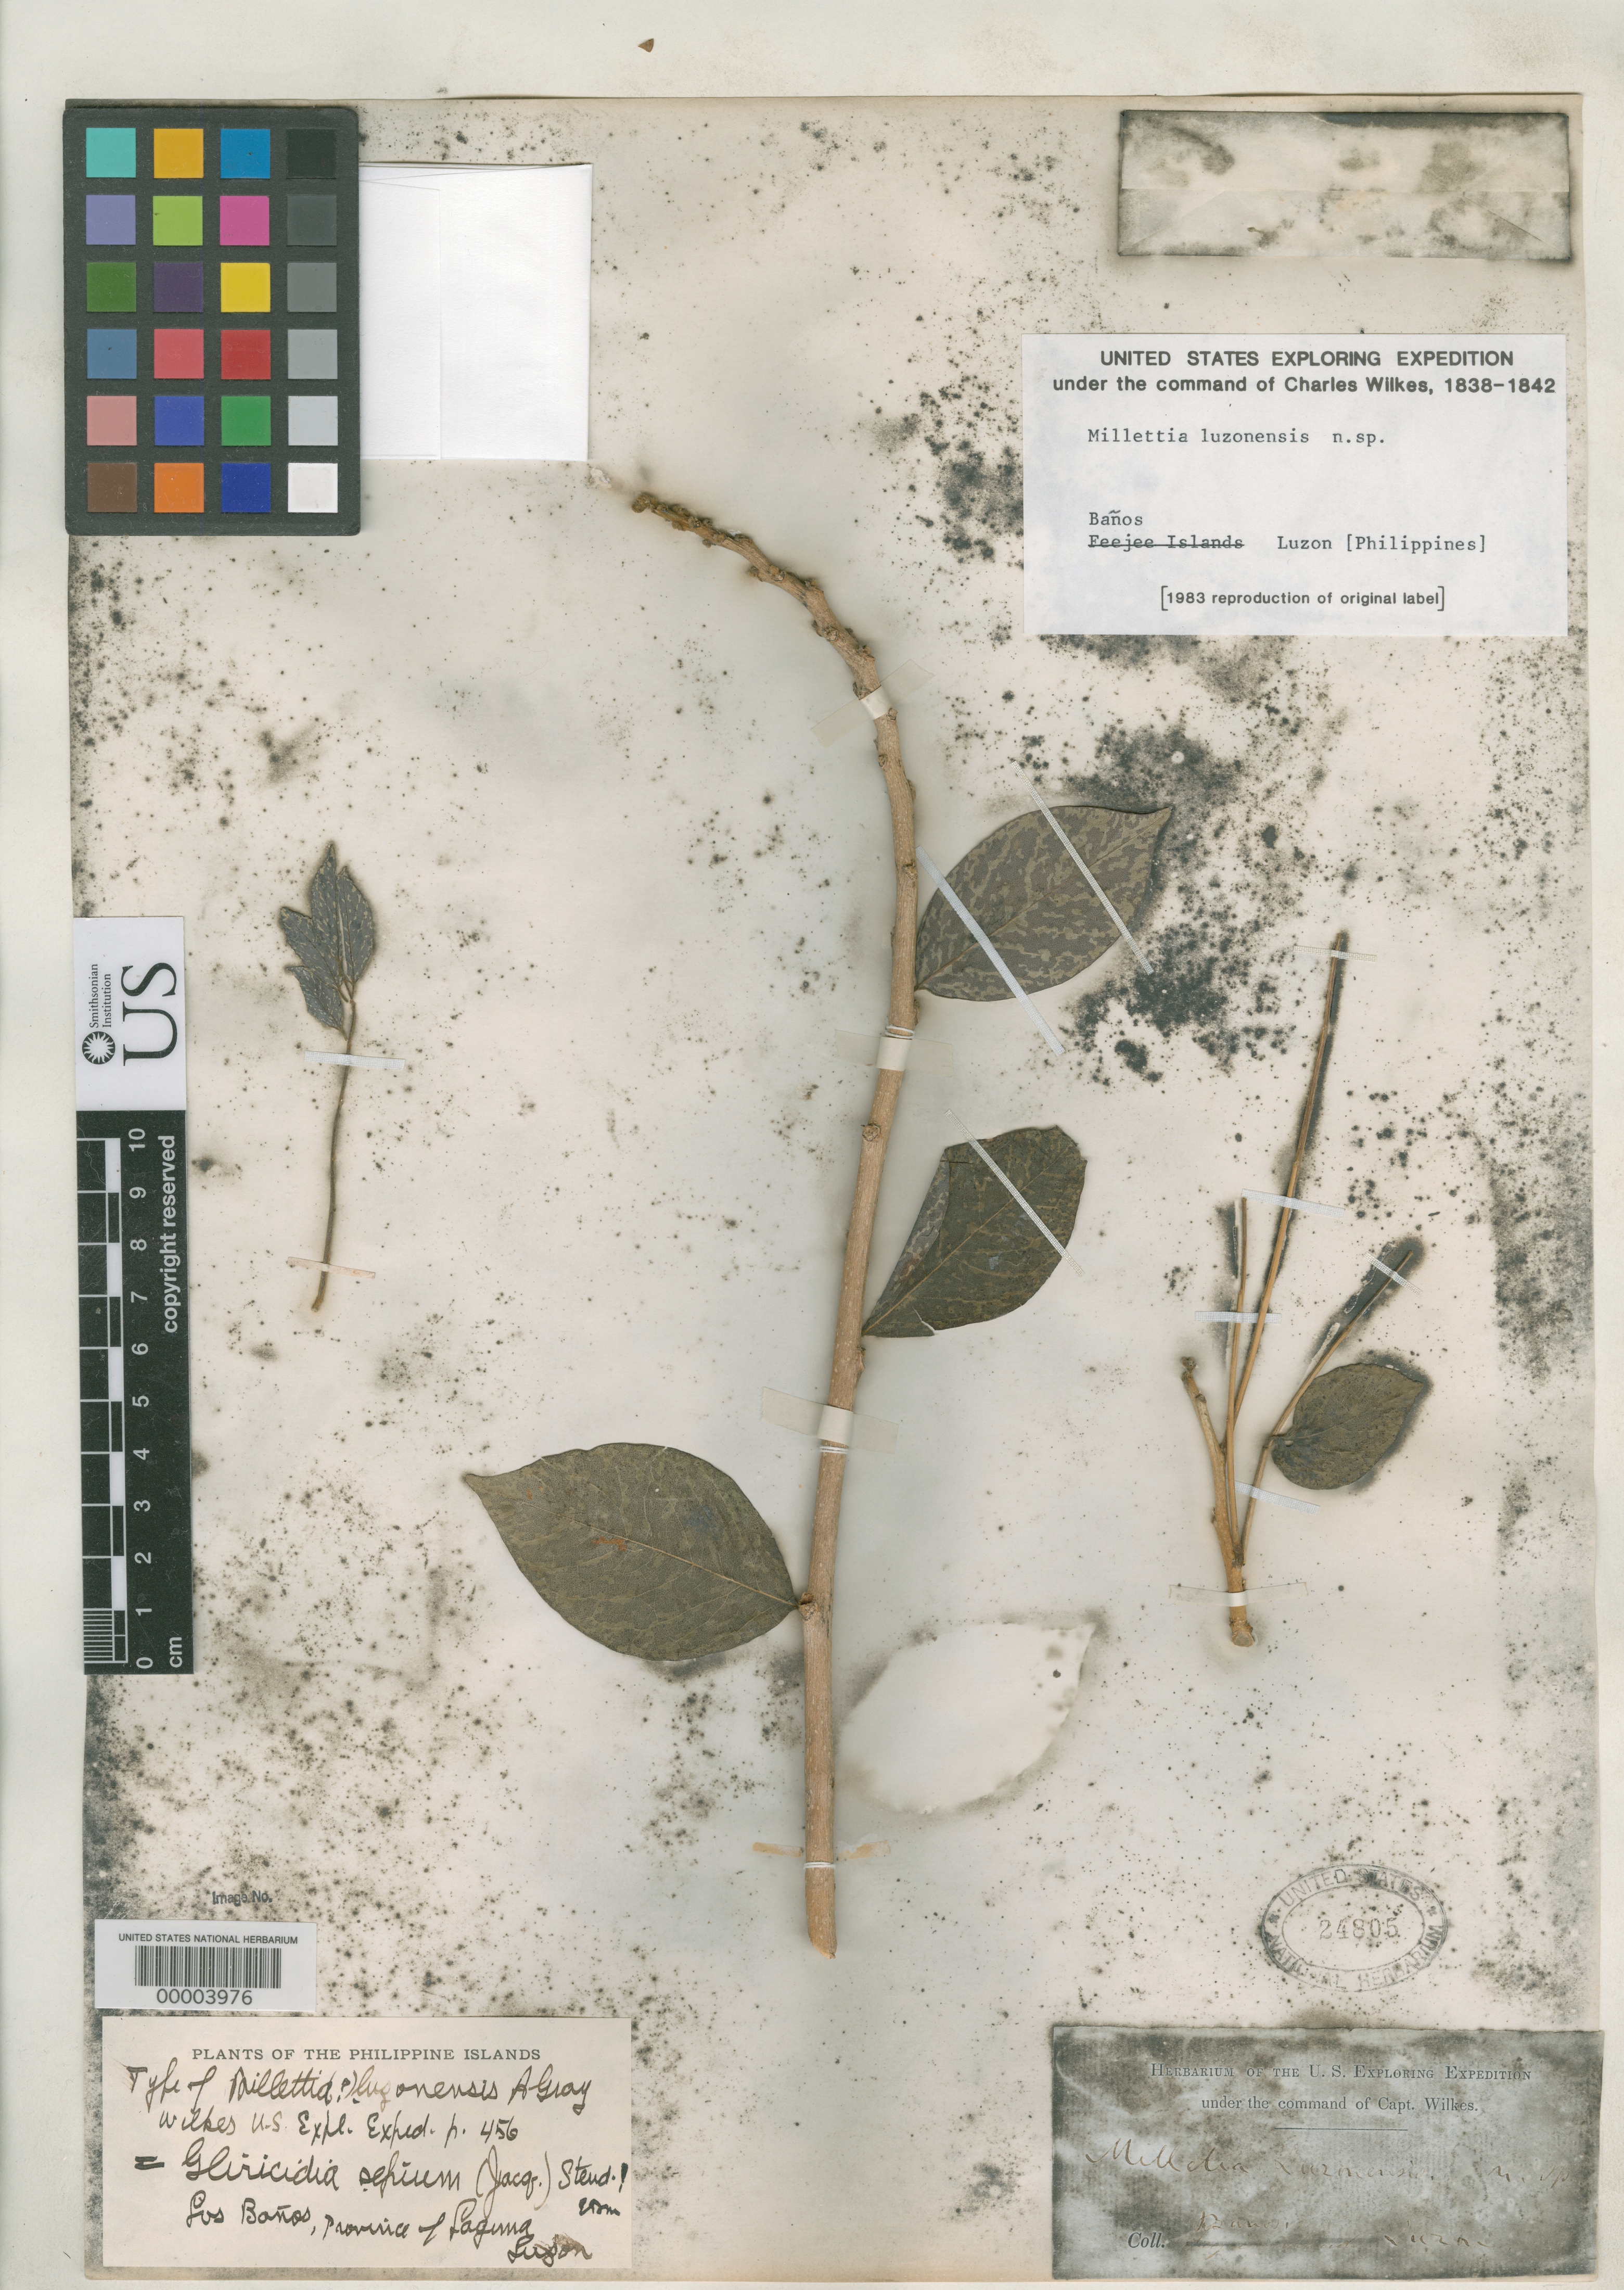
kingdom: Plantae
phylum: Tracheophyta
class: Magnoliopsida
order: Fabales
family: Fabaceae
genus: Millettia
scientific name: Millettia luzonensis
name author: A. Gray in Wilkes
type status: Holotype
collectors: Wilkes Explor. Exped.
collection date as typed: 1838 to -- --- 1842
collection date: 1838/1842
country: Philippines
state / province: Calabarzon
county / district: Laguna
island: Luzon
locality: Los Banos.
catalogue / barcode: US 24805